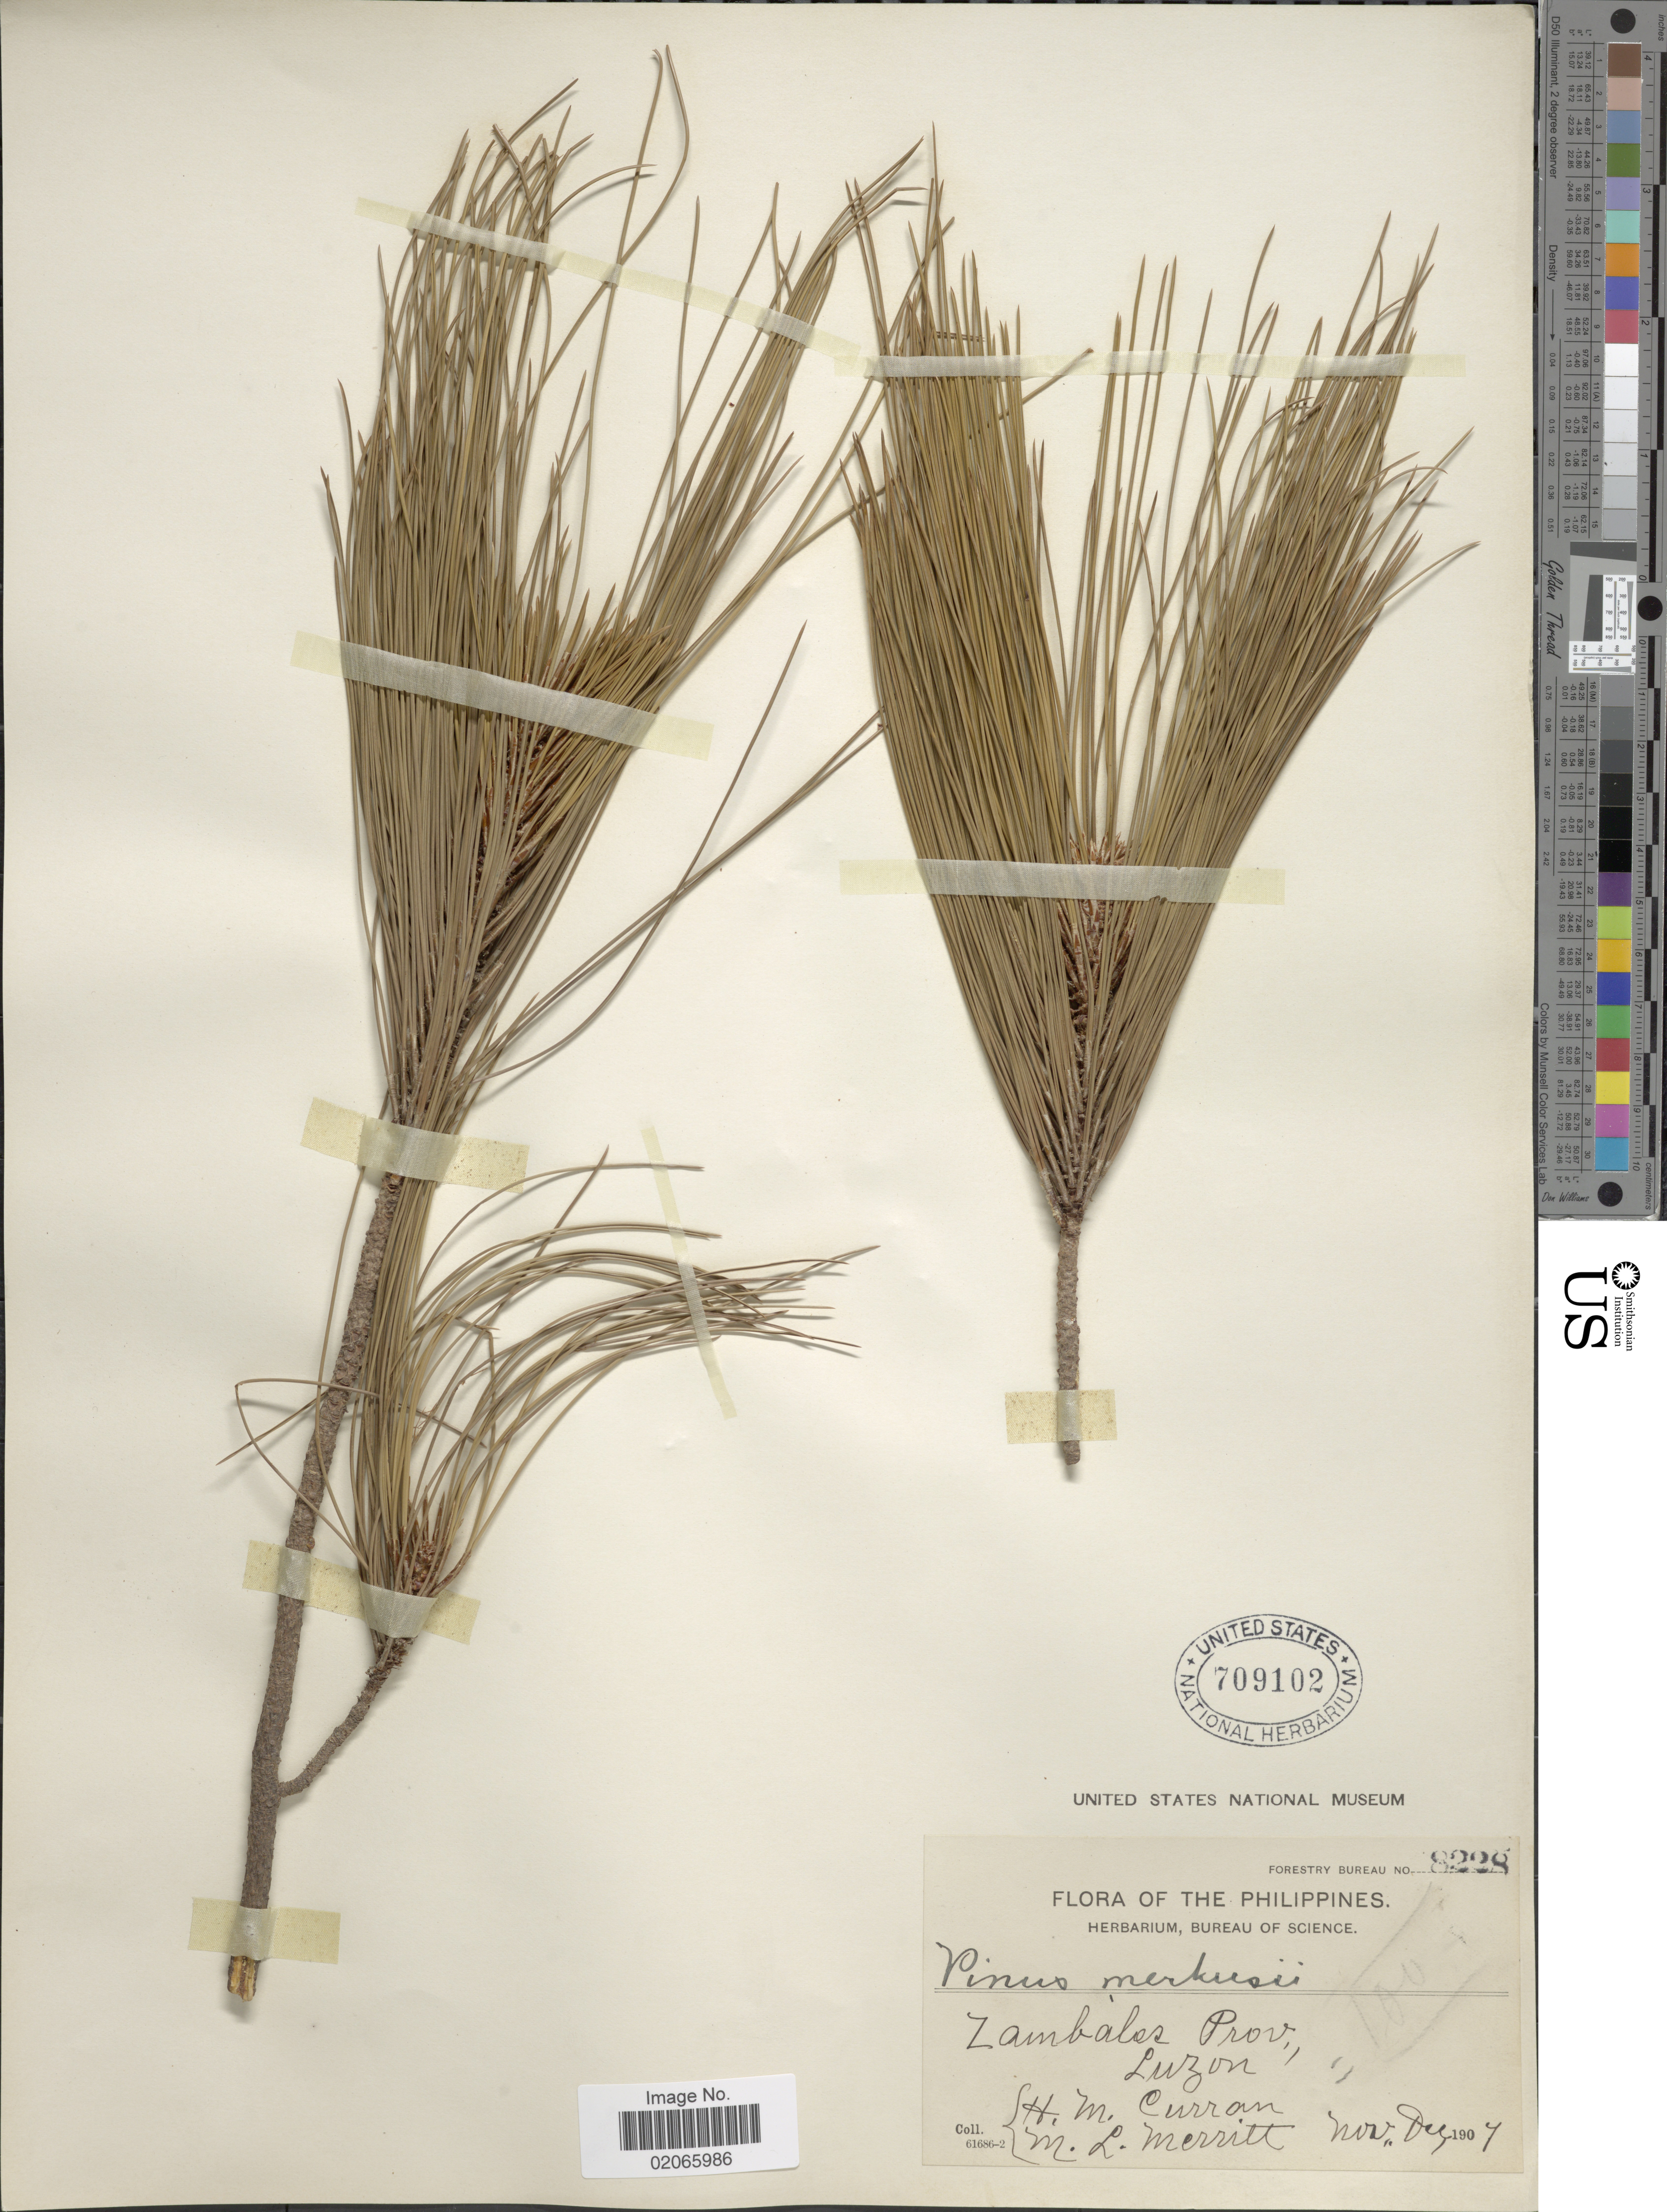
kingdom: Plantae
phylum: Tracheophyta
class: Pinopsida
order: Pinales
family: Pinaceae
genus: Pinus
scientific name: Pinus merkusii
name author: Jungh. & DeVries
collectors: H. M. Curran & M. L. Merritt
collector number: Forestry Bureau8228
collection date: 1907-11/1907-12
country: Philippines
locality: Zambales Prov., Luzon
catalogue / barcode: US 709102